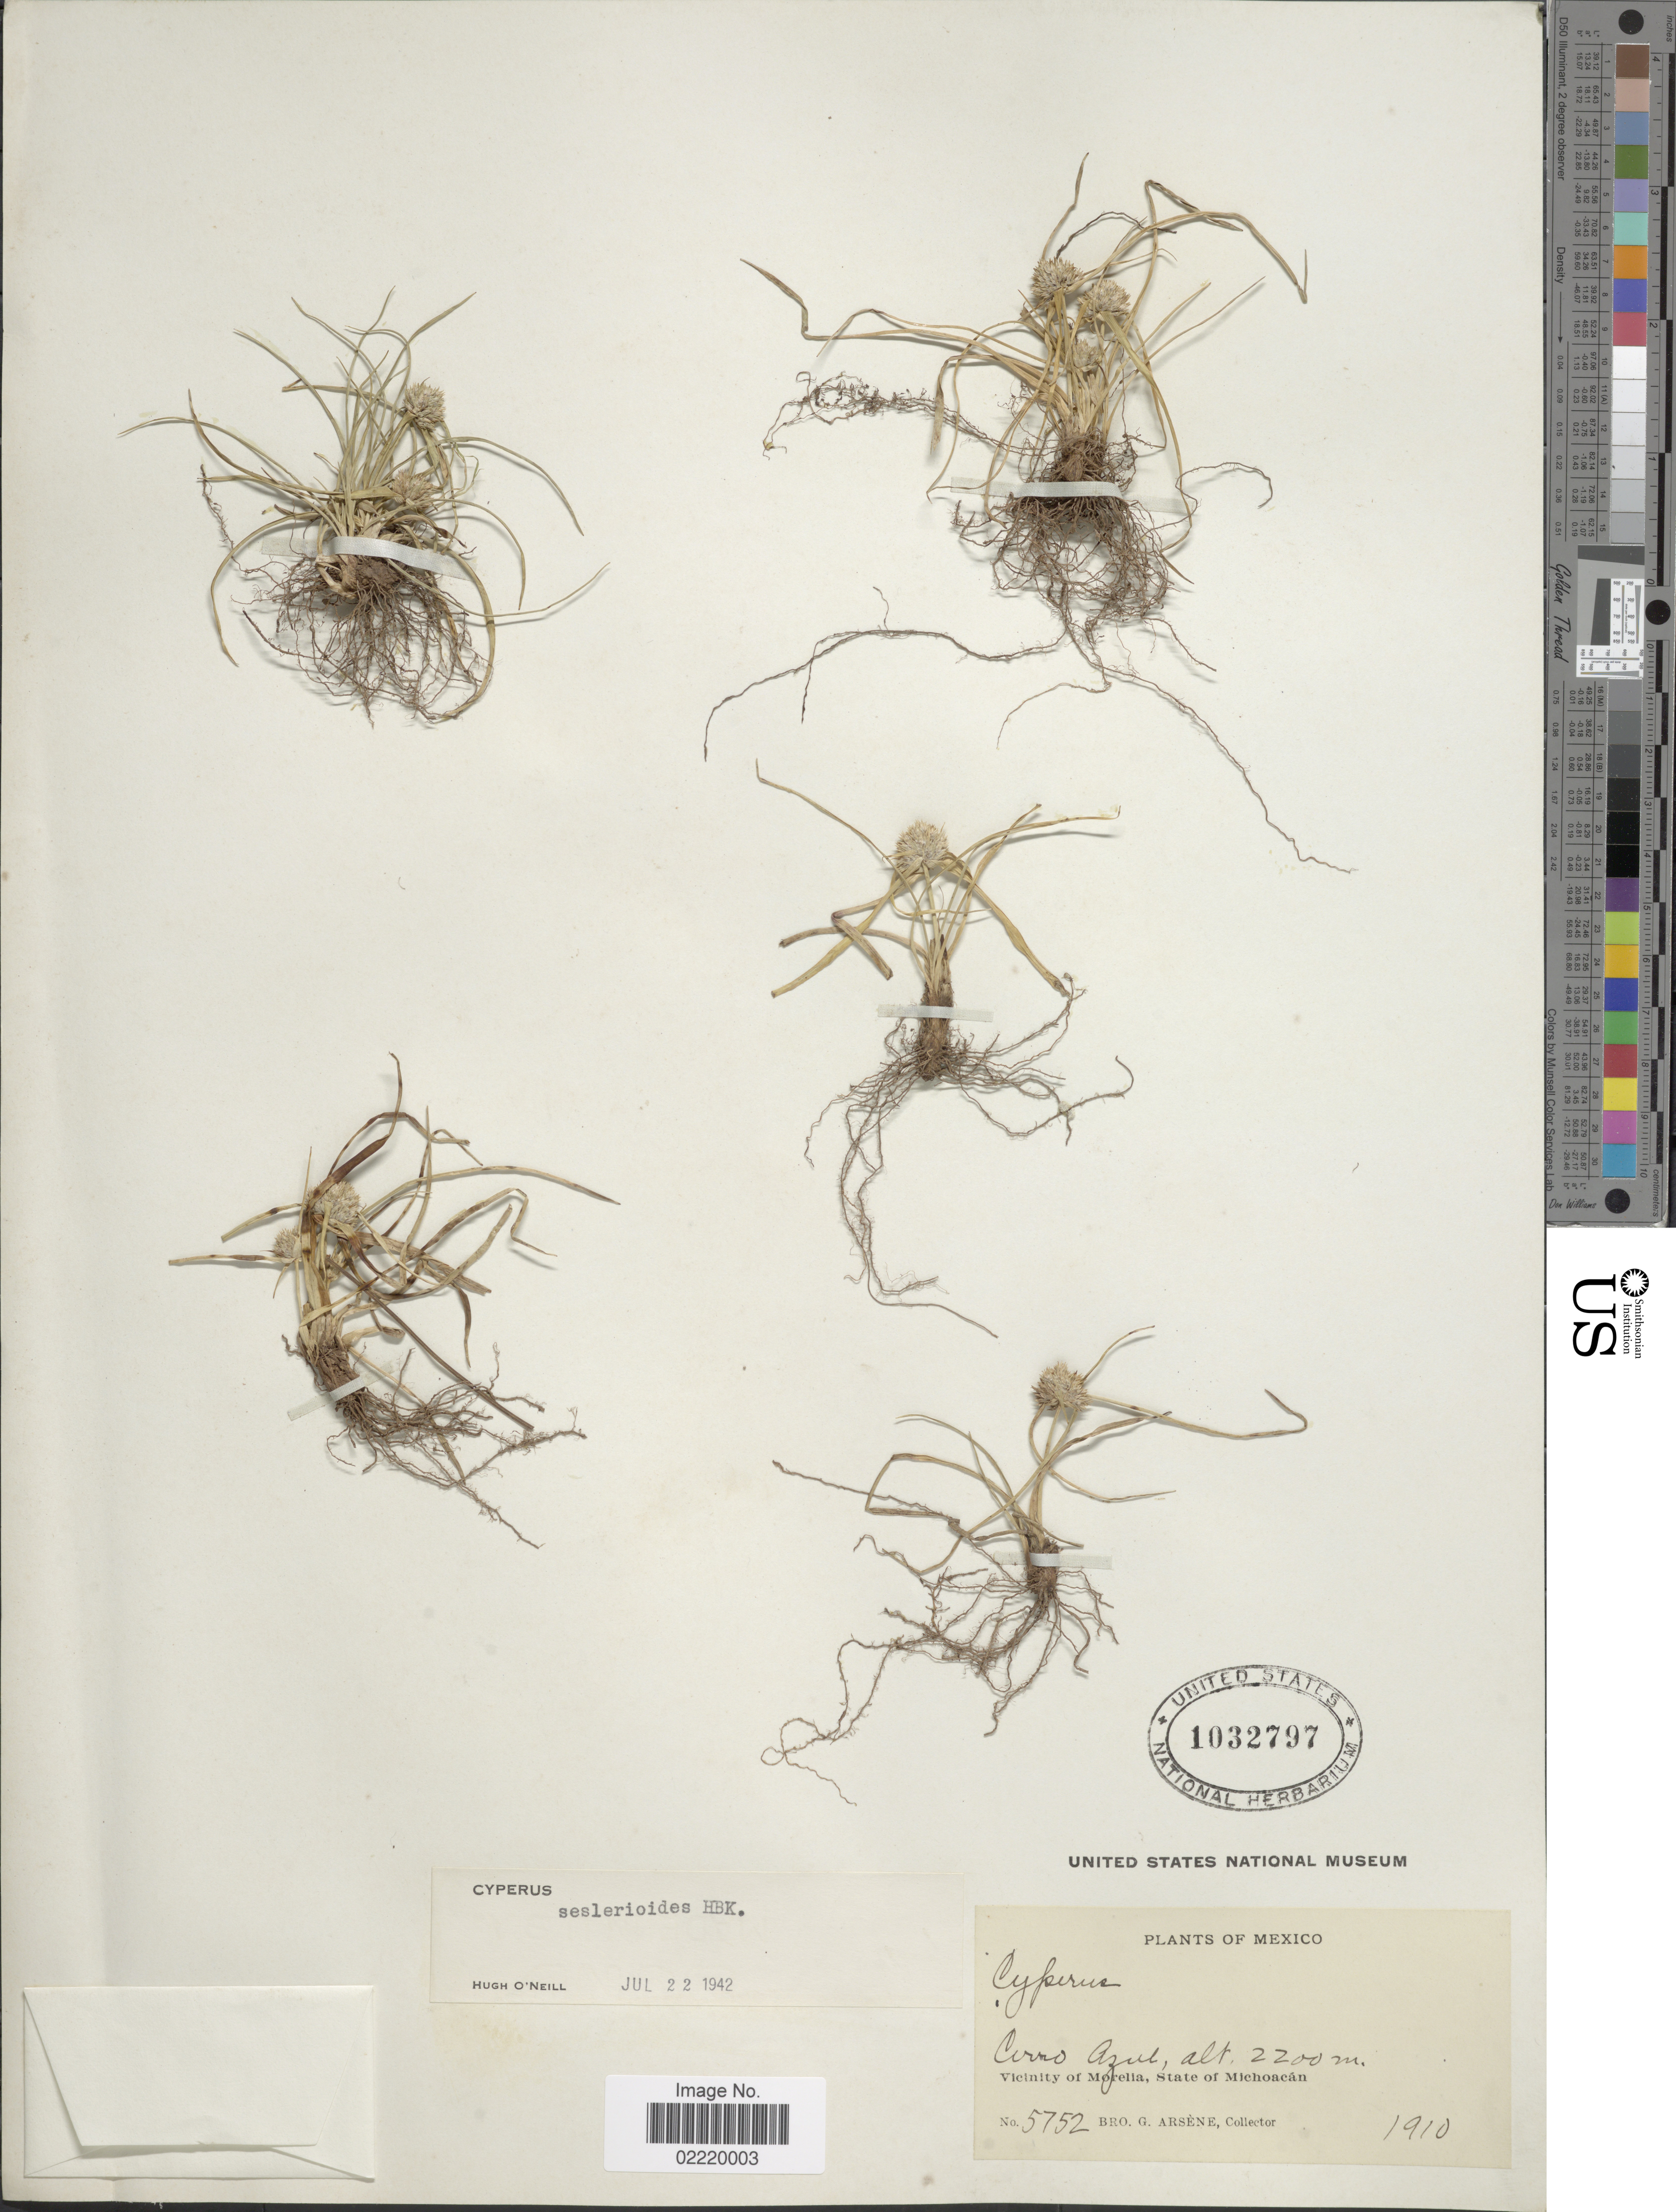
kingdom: Plantae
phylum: Tracheophyta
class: Liliopsida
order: Poales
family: Cyperaceae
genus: Cyperus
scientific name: Cyperus seslerioides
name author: Kunth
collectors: Bro. G. Arsène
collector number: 5752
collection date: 1910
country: Mexico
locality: Cerro Azul, vicinity of Morelia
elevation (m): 2200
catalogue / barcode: US 1032797